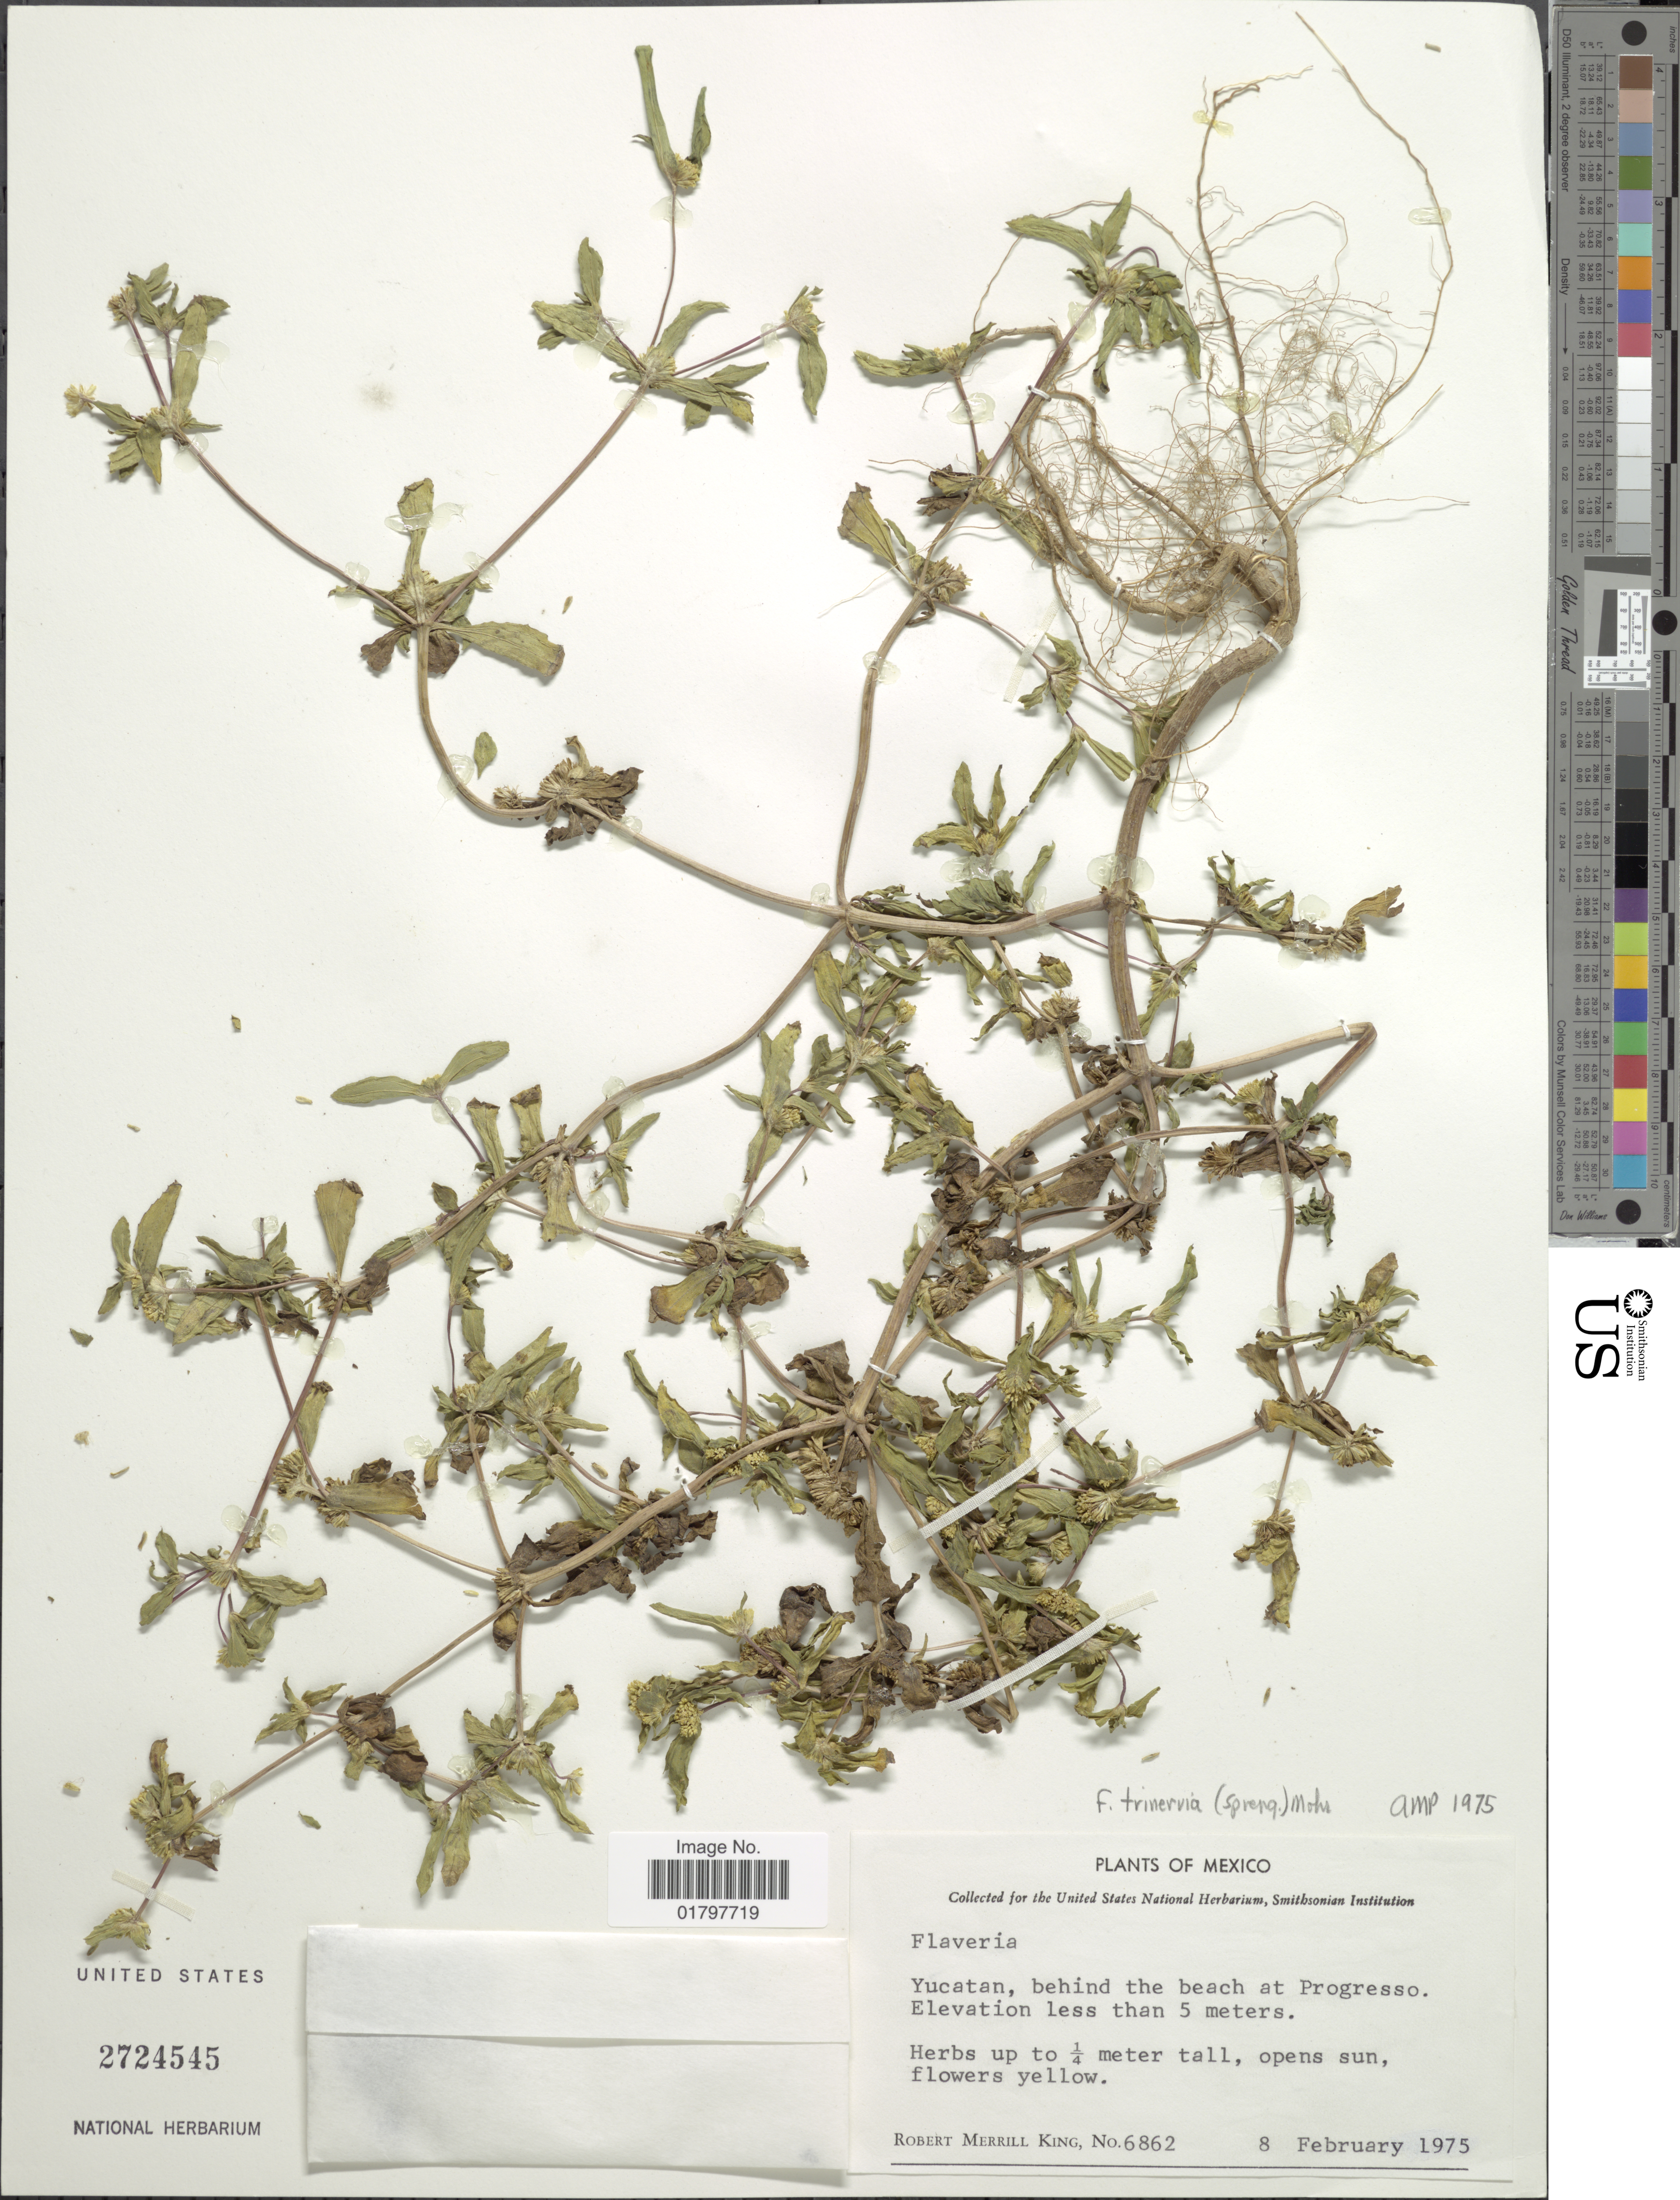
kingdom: Plantae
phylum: Tracheophyta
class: Magnoliopsida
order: Asterales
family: Asteraceae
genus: Flaveria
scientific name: Flaveria trinervia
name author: (Spreng.) C. Mohr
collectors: R. M. King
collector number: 6862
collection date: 1975-02-08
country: Mexico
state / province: Yucatán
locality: Yucatan, behind the beach at Progresso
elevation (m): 5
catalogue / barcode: US 2724545